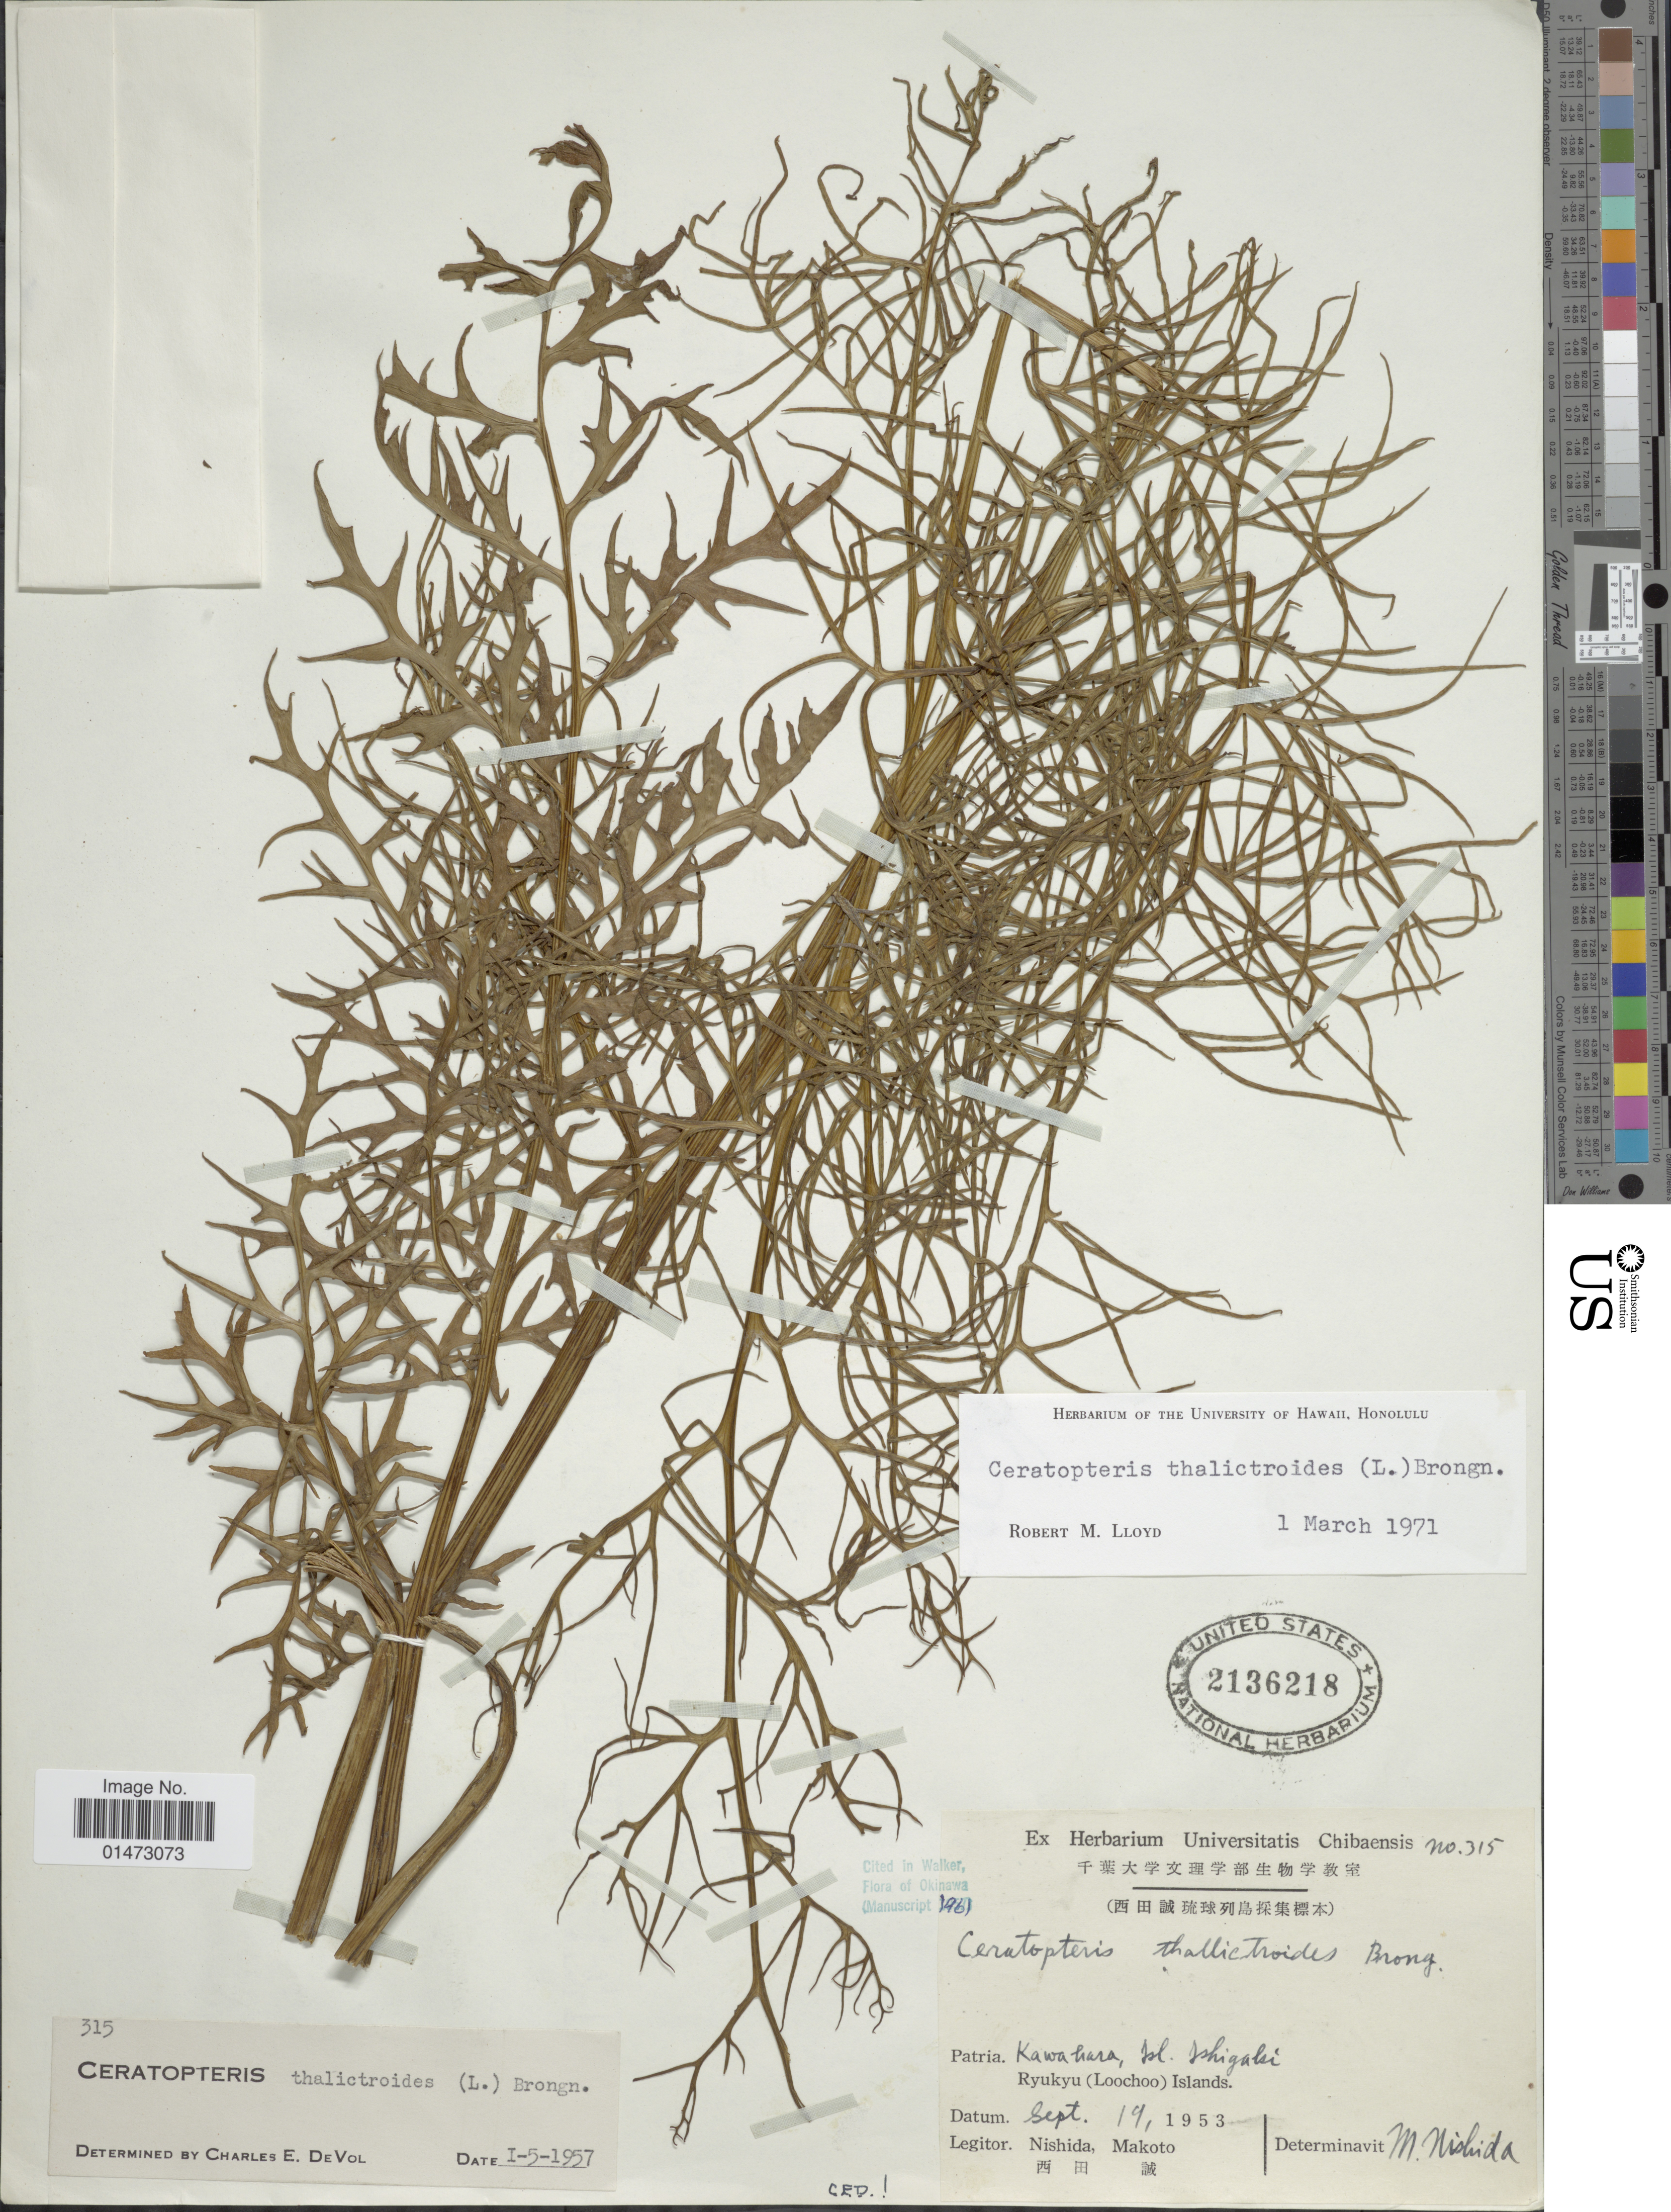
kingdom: Plantae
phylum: Tracheophyta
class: Polypodiopsida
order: Polypodiales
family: Pteridaceae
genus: Ceratopteris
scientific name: Ceratopteris thalictroides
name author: (L.) Brongn.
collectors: M. Nishida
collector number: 315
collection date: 1953-09-19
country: Japan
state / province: Okinawa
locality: Kawahara, Isl. Ishigaki, Ryukyu (Loochoo) Islands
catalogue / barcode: US 2136218